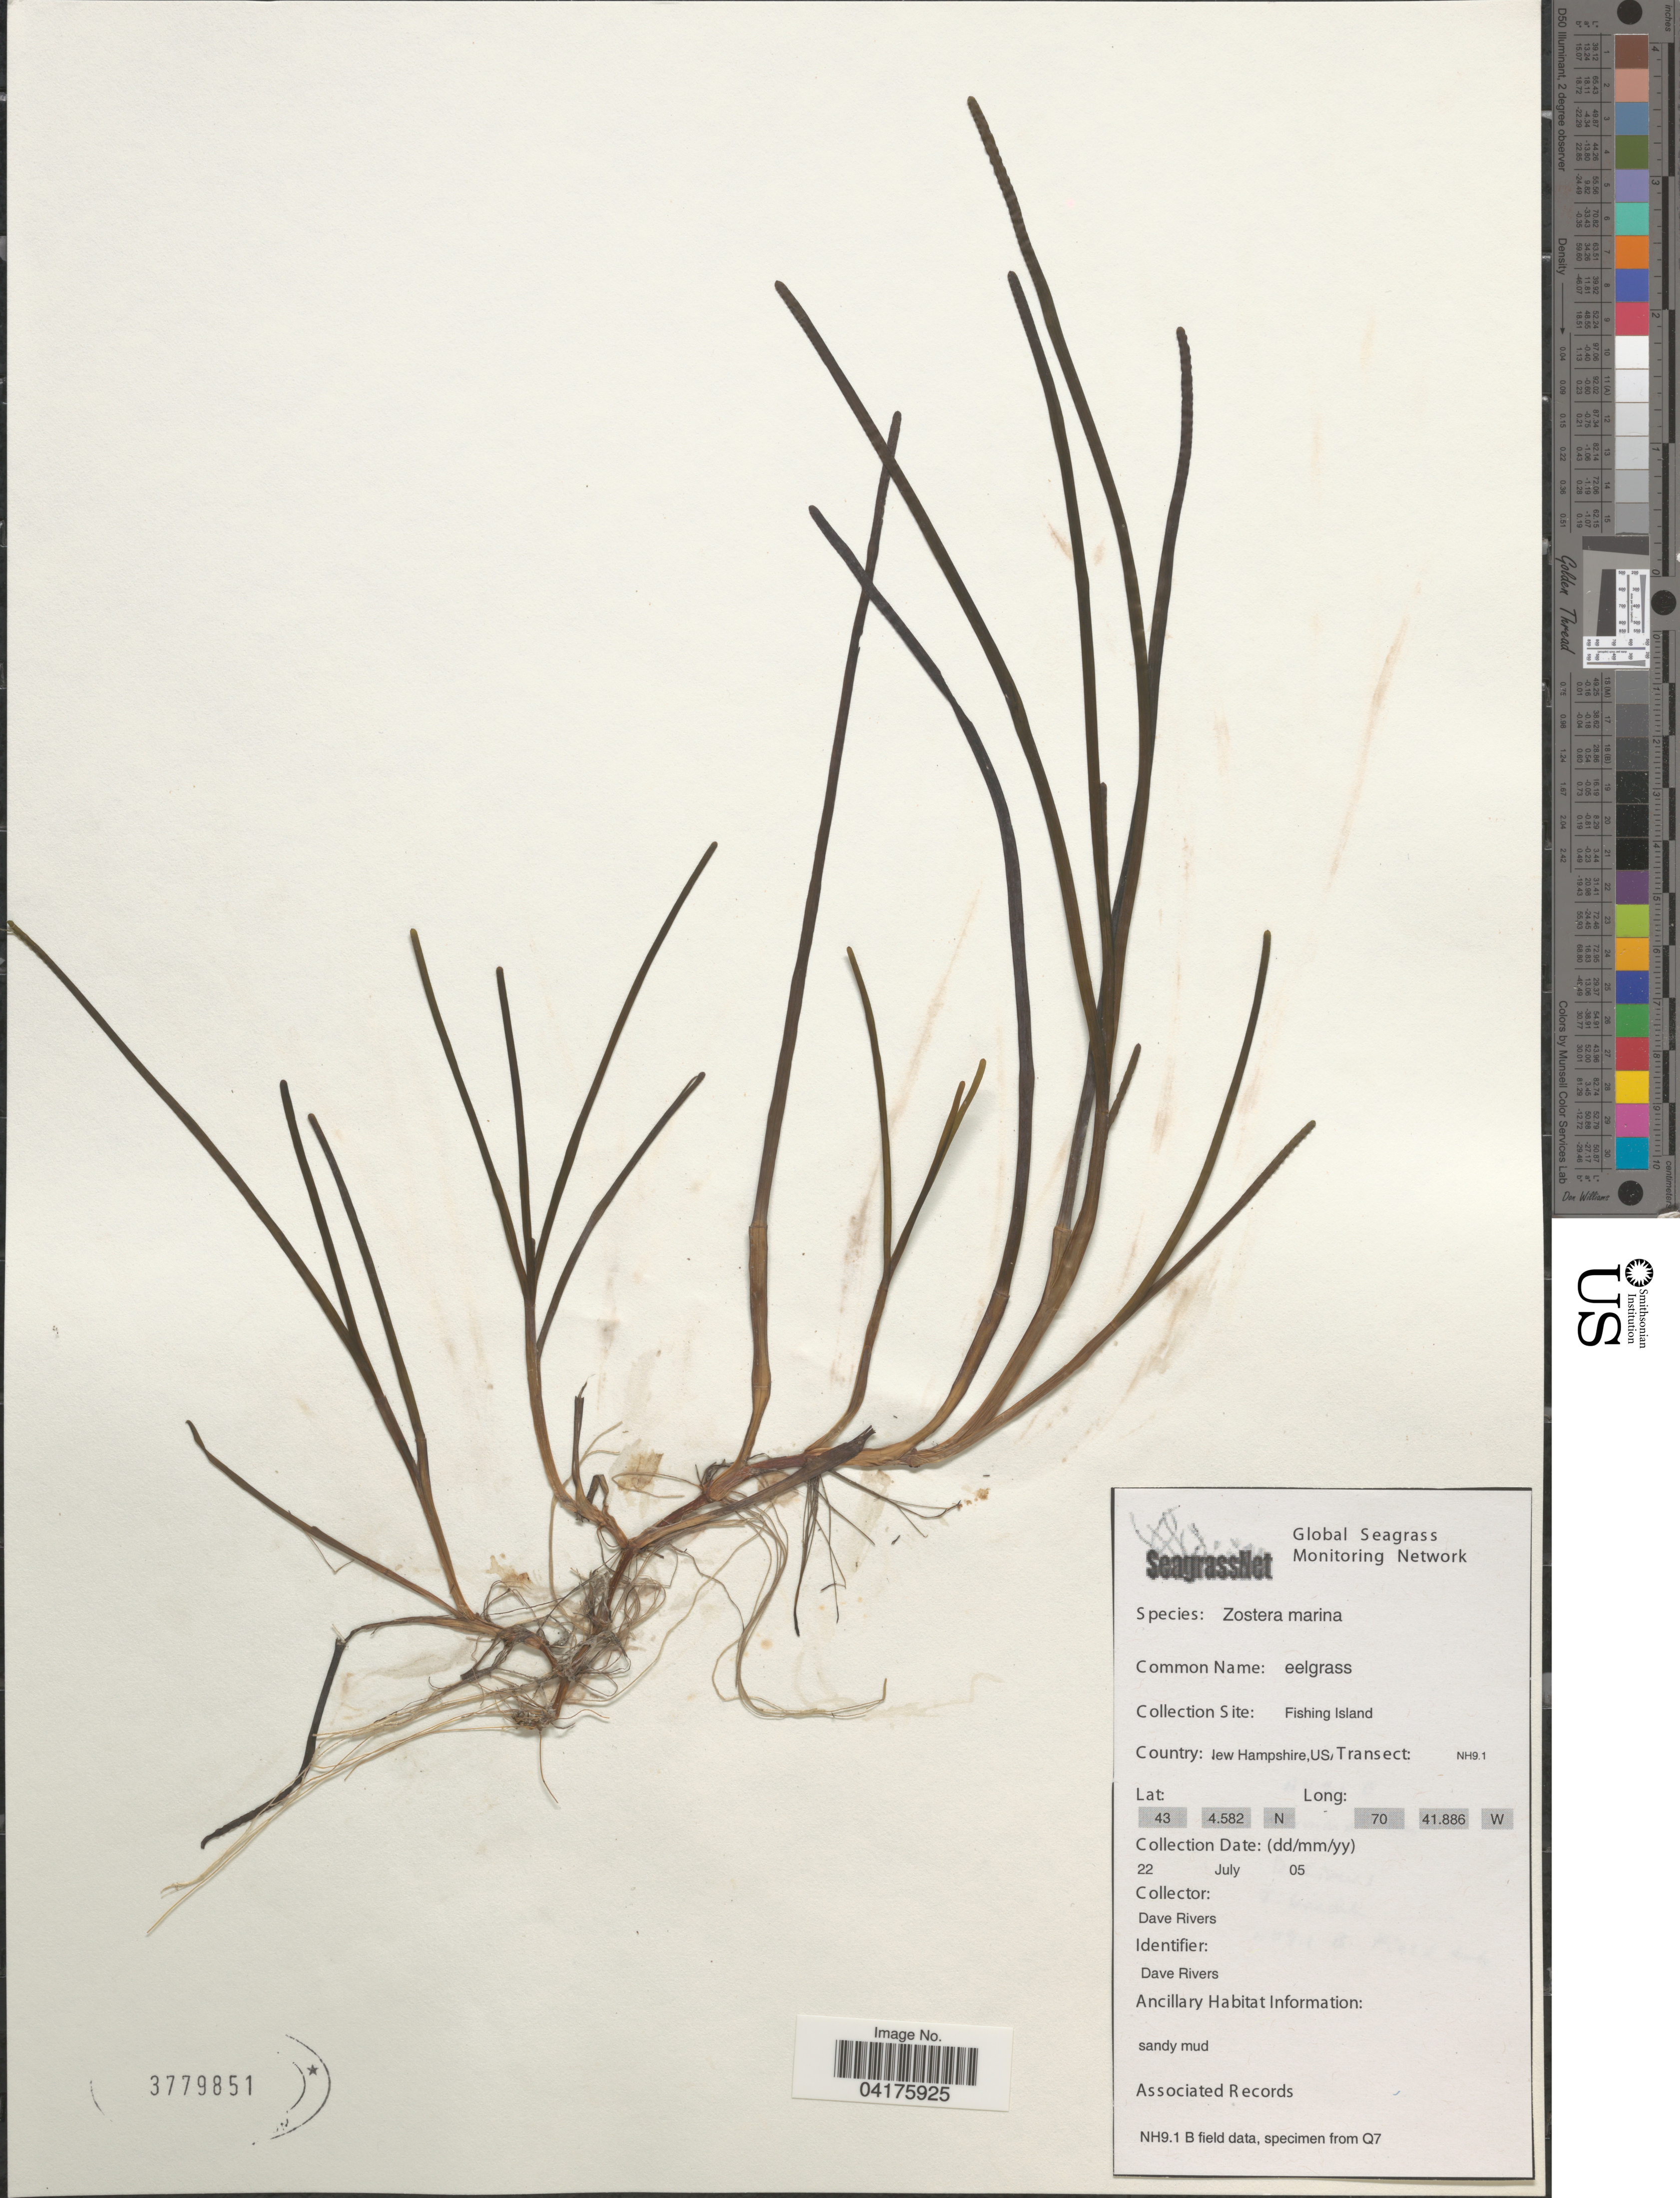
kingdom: Plantae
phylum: Tracheophyta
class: Liliopsida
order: Alismatales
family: Zosteraceae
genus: Zostera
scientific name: Zostera marina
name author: L.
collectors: D. Rivers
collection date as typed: Transcribed d/m/y: 22/7/5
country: United States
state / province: New Hampshire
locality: Fishing Island. Transect: NH9.1.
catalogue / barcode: US 3779851